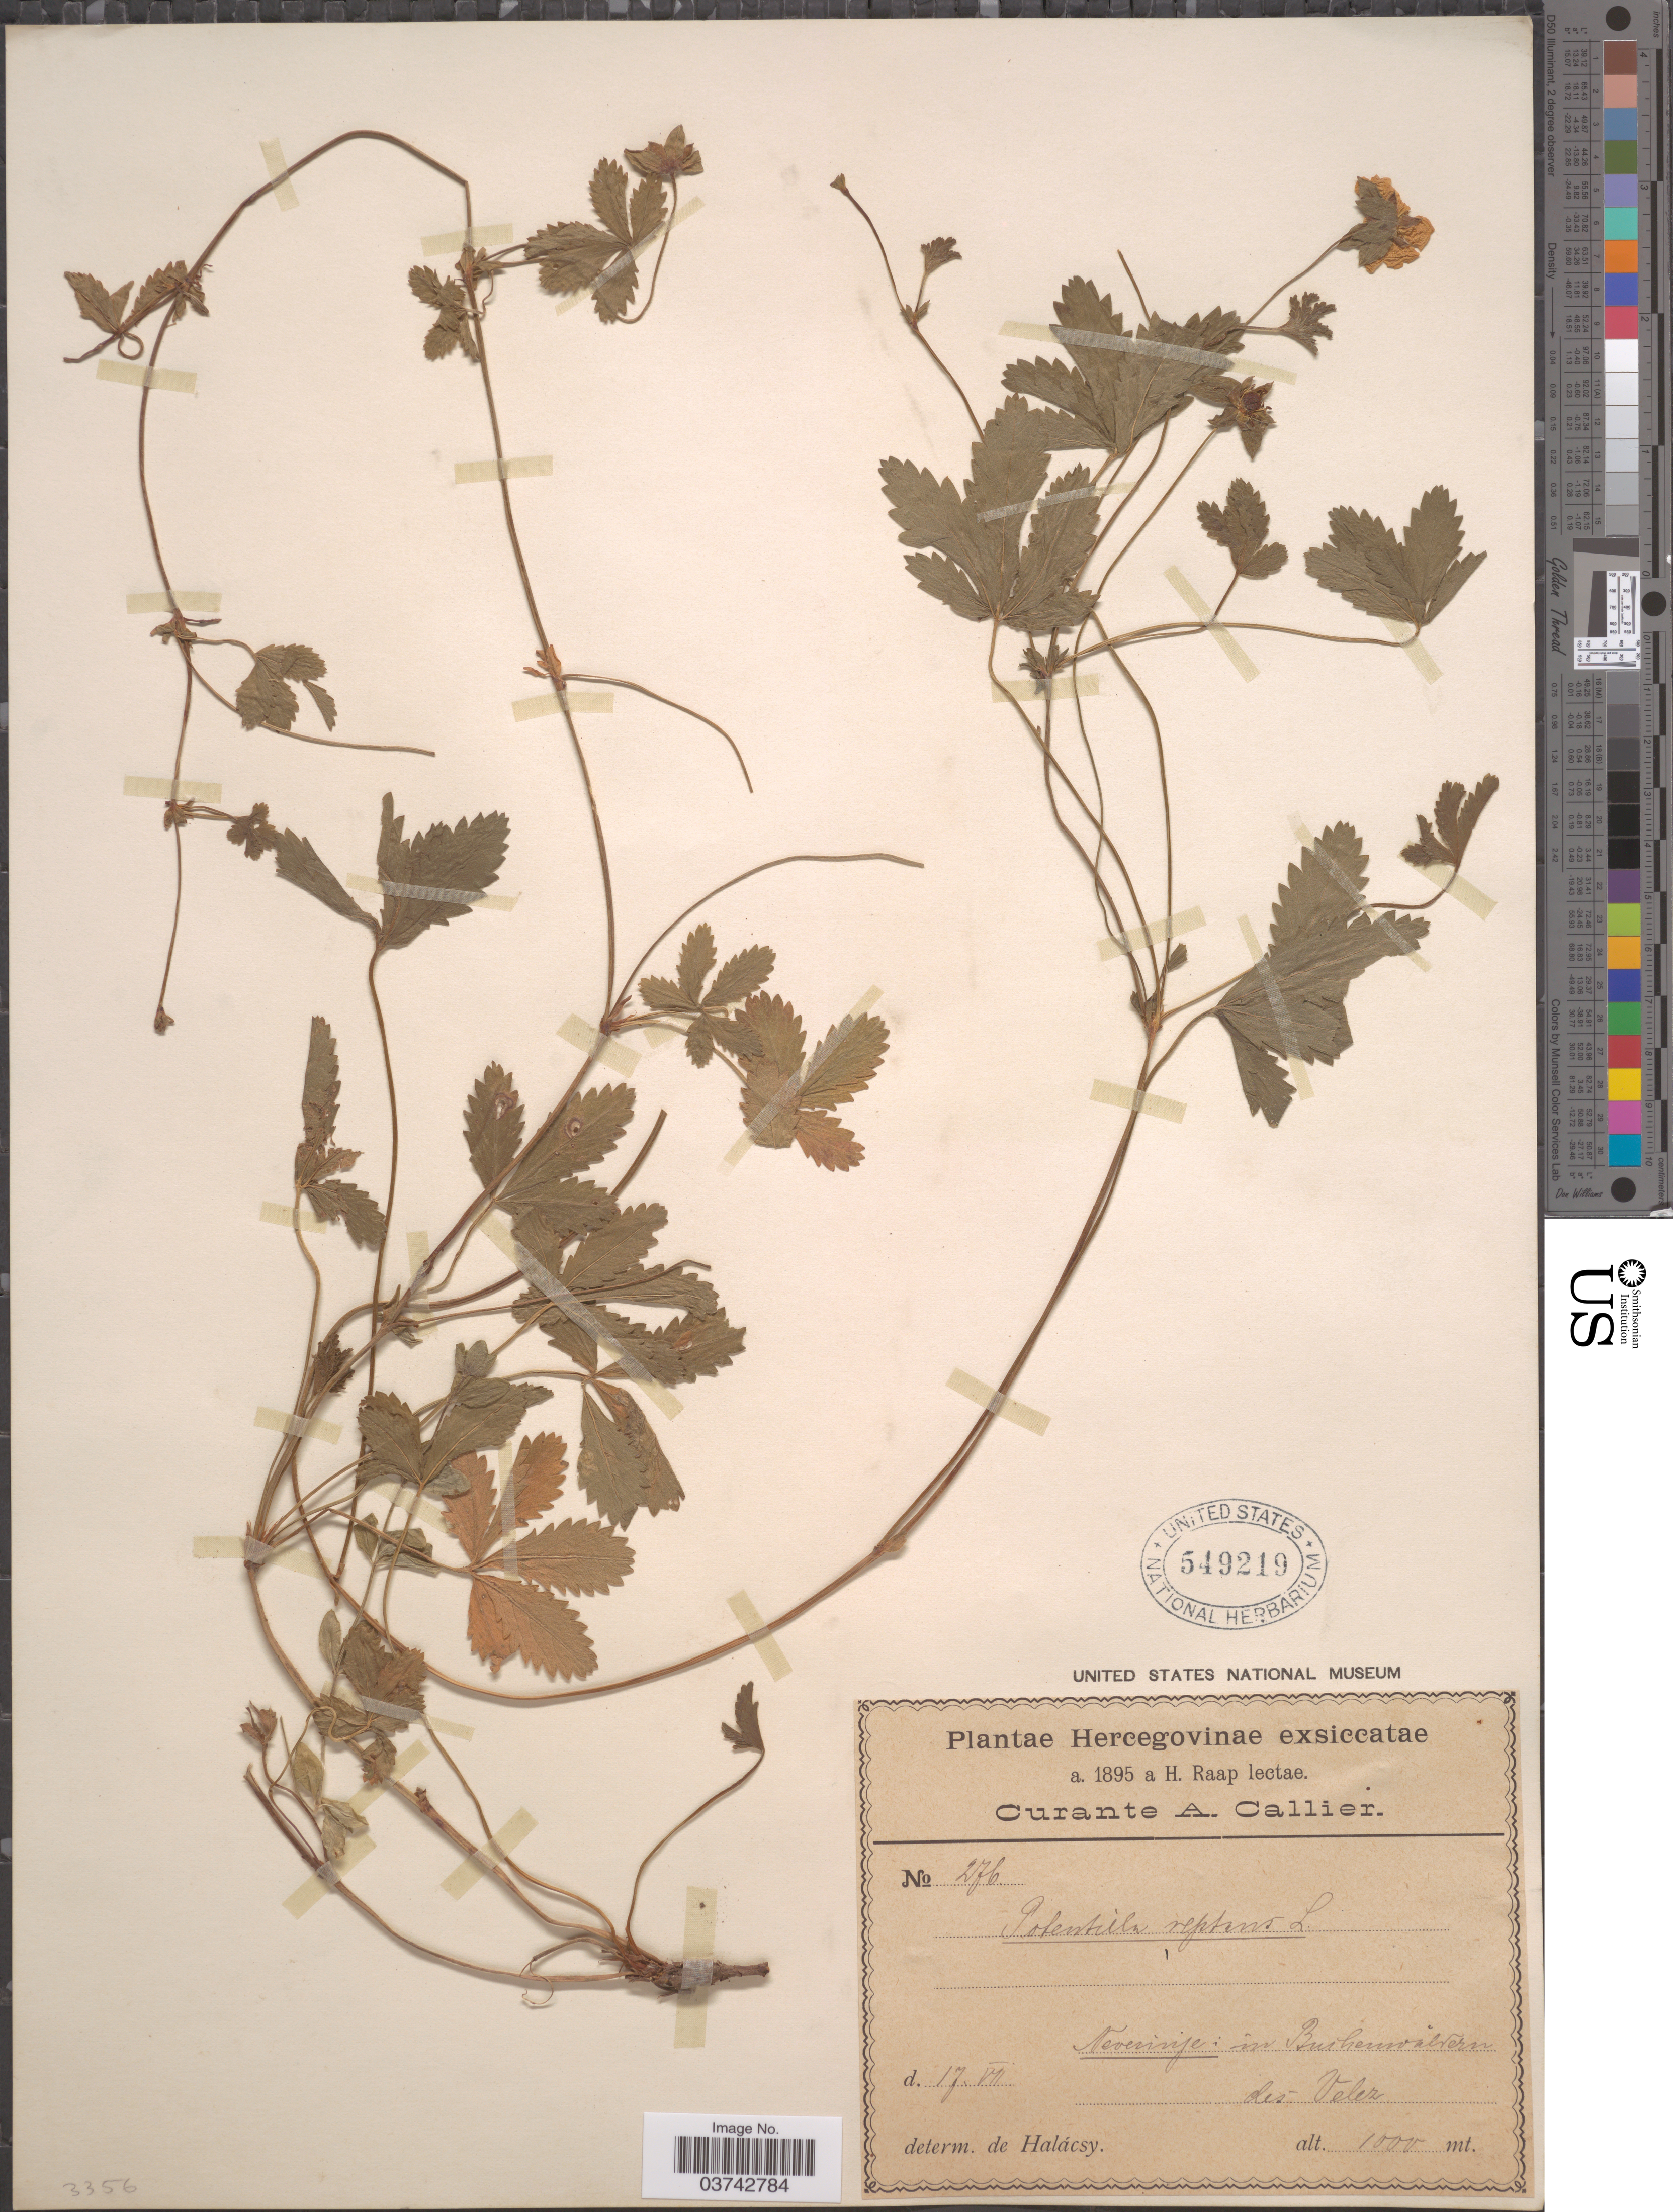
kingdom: Plantae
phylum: Tracheophyta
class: Magnoliopsida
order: Rosales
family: Rosaceae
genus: Potentilla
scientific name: Potentilla reptans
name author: L.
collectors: H. Raap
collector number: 276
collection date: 1895-07-17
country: Bosnia and Herzegovina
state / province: Srpska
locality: Hercegovinæ. Noverinje [interpreted]: in Bushernwäldern des Velez.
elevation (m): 1000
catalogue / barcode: US 549219